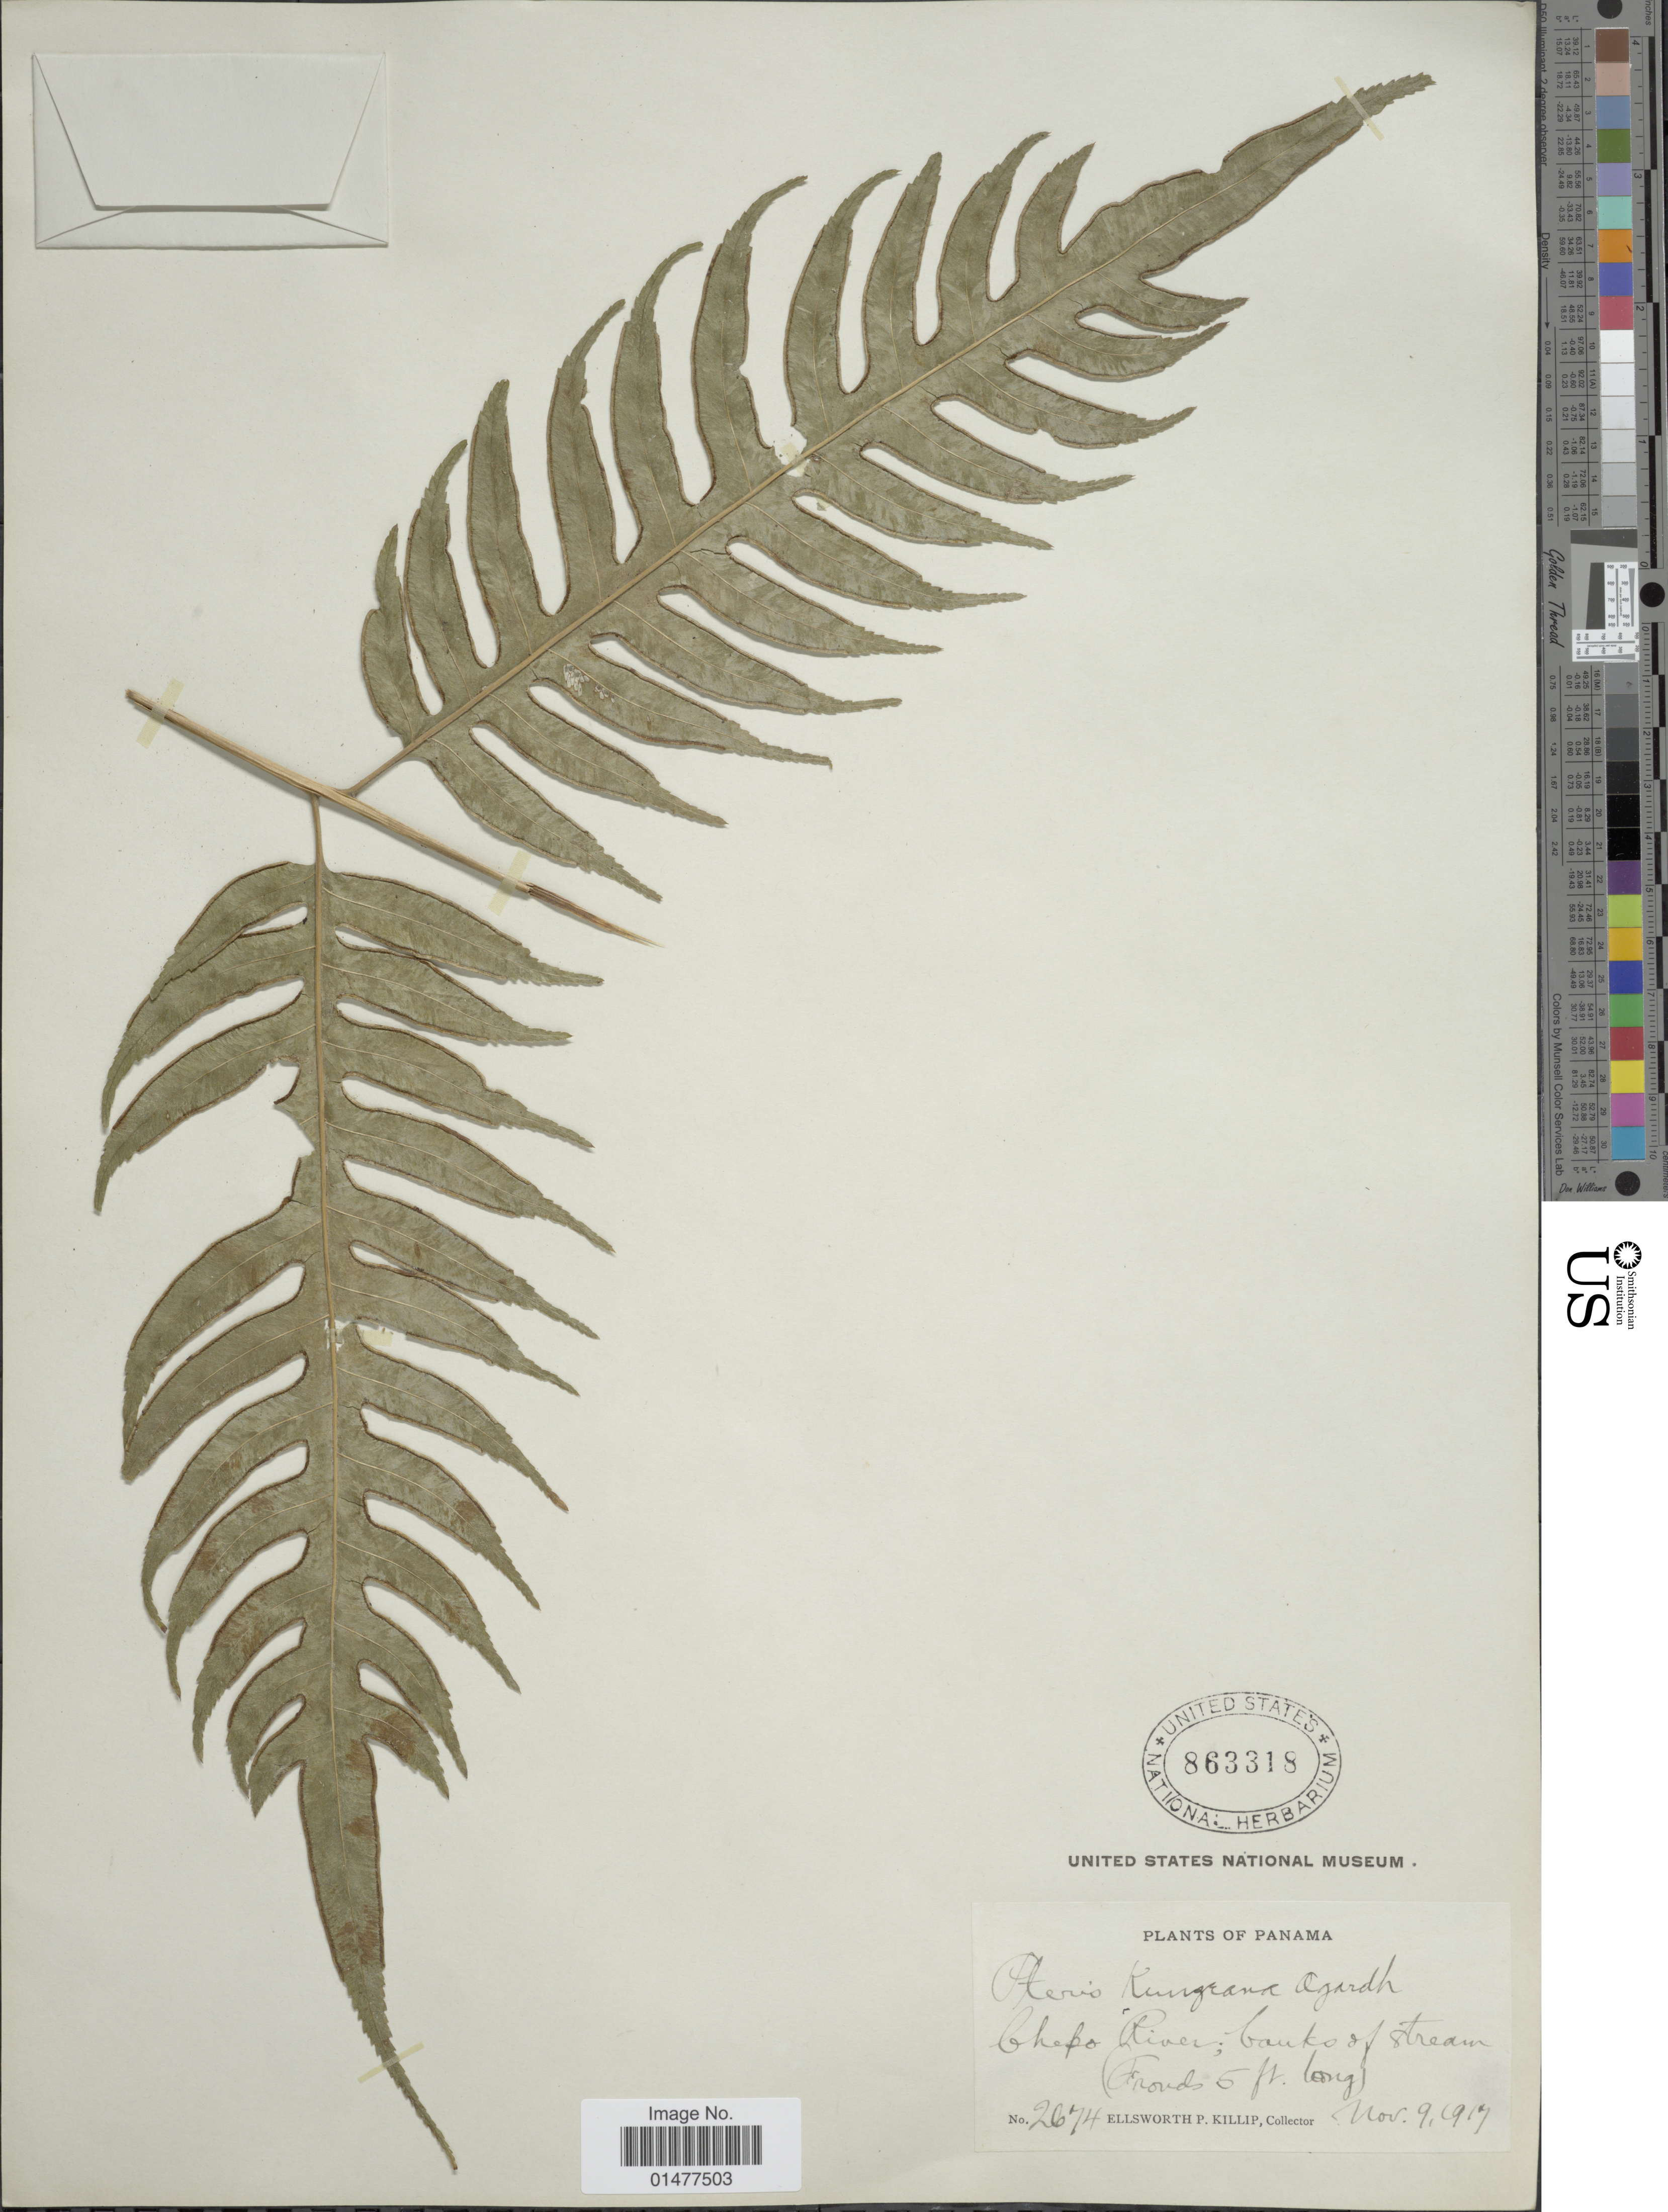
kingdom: Plantae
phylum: Tracheophyta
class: Polypodiopsida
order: Polypodiales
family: Pteridaceae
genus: Pteris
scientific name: Pteris altissima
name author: Poir.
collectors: E. P. Killip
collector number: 2674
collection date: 1917-11-09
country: Panama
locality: Chepo River; banks of stream.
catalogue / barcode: US 863318